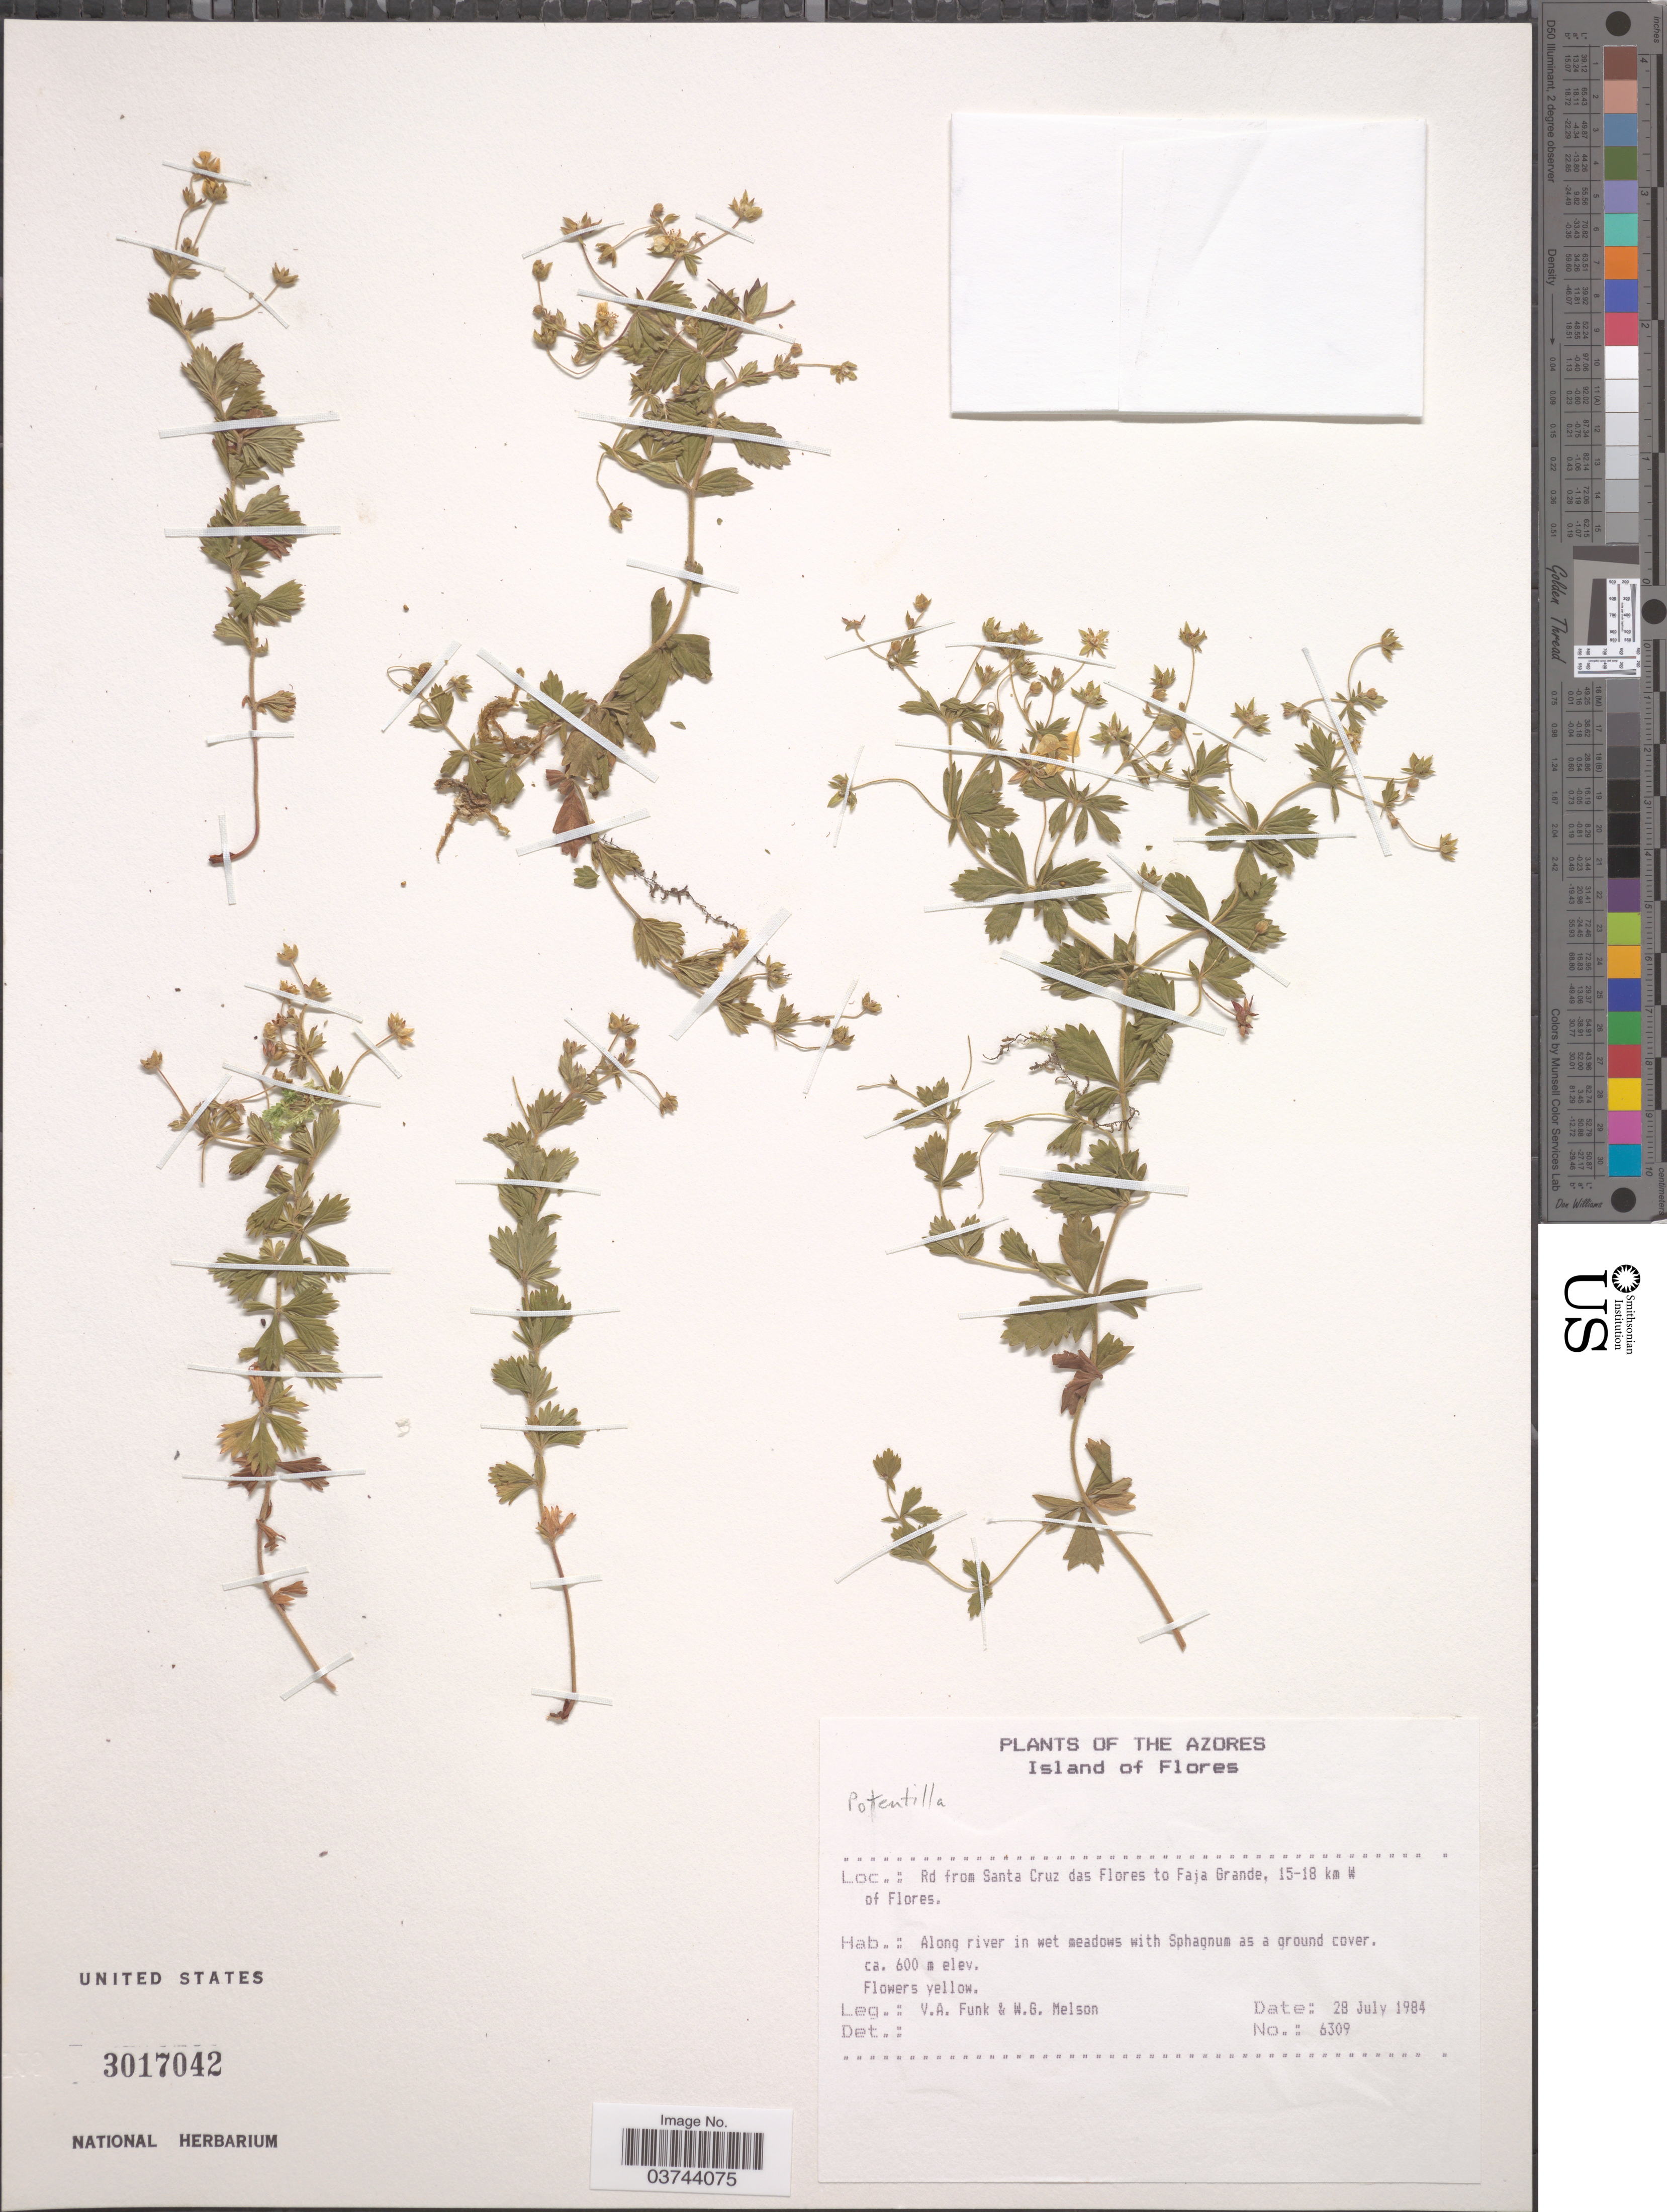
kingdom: Plantae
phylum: Tracheophyta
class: Magnoliopsida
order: Rosales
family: Rosaceae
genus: Potentilla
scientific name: Potentilla sp.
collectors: V. Funk & W. Melson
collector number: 6309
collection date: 1984-07-28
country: Portugal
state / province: Azores (Aut. Reg.)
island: Flores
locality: The Azores. Island of Flores. Rd from Santa Cruz das Flores to Faja Grande, 15-18 km W of Flores.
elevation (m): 600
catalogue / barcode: US 3017042